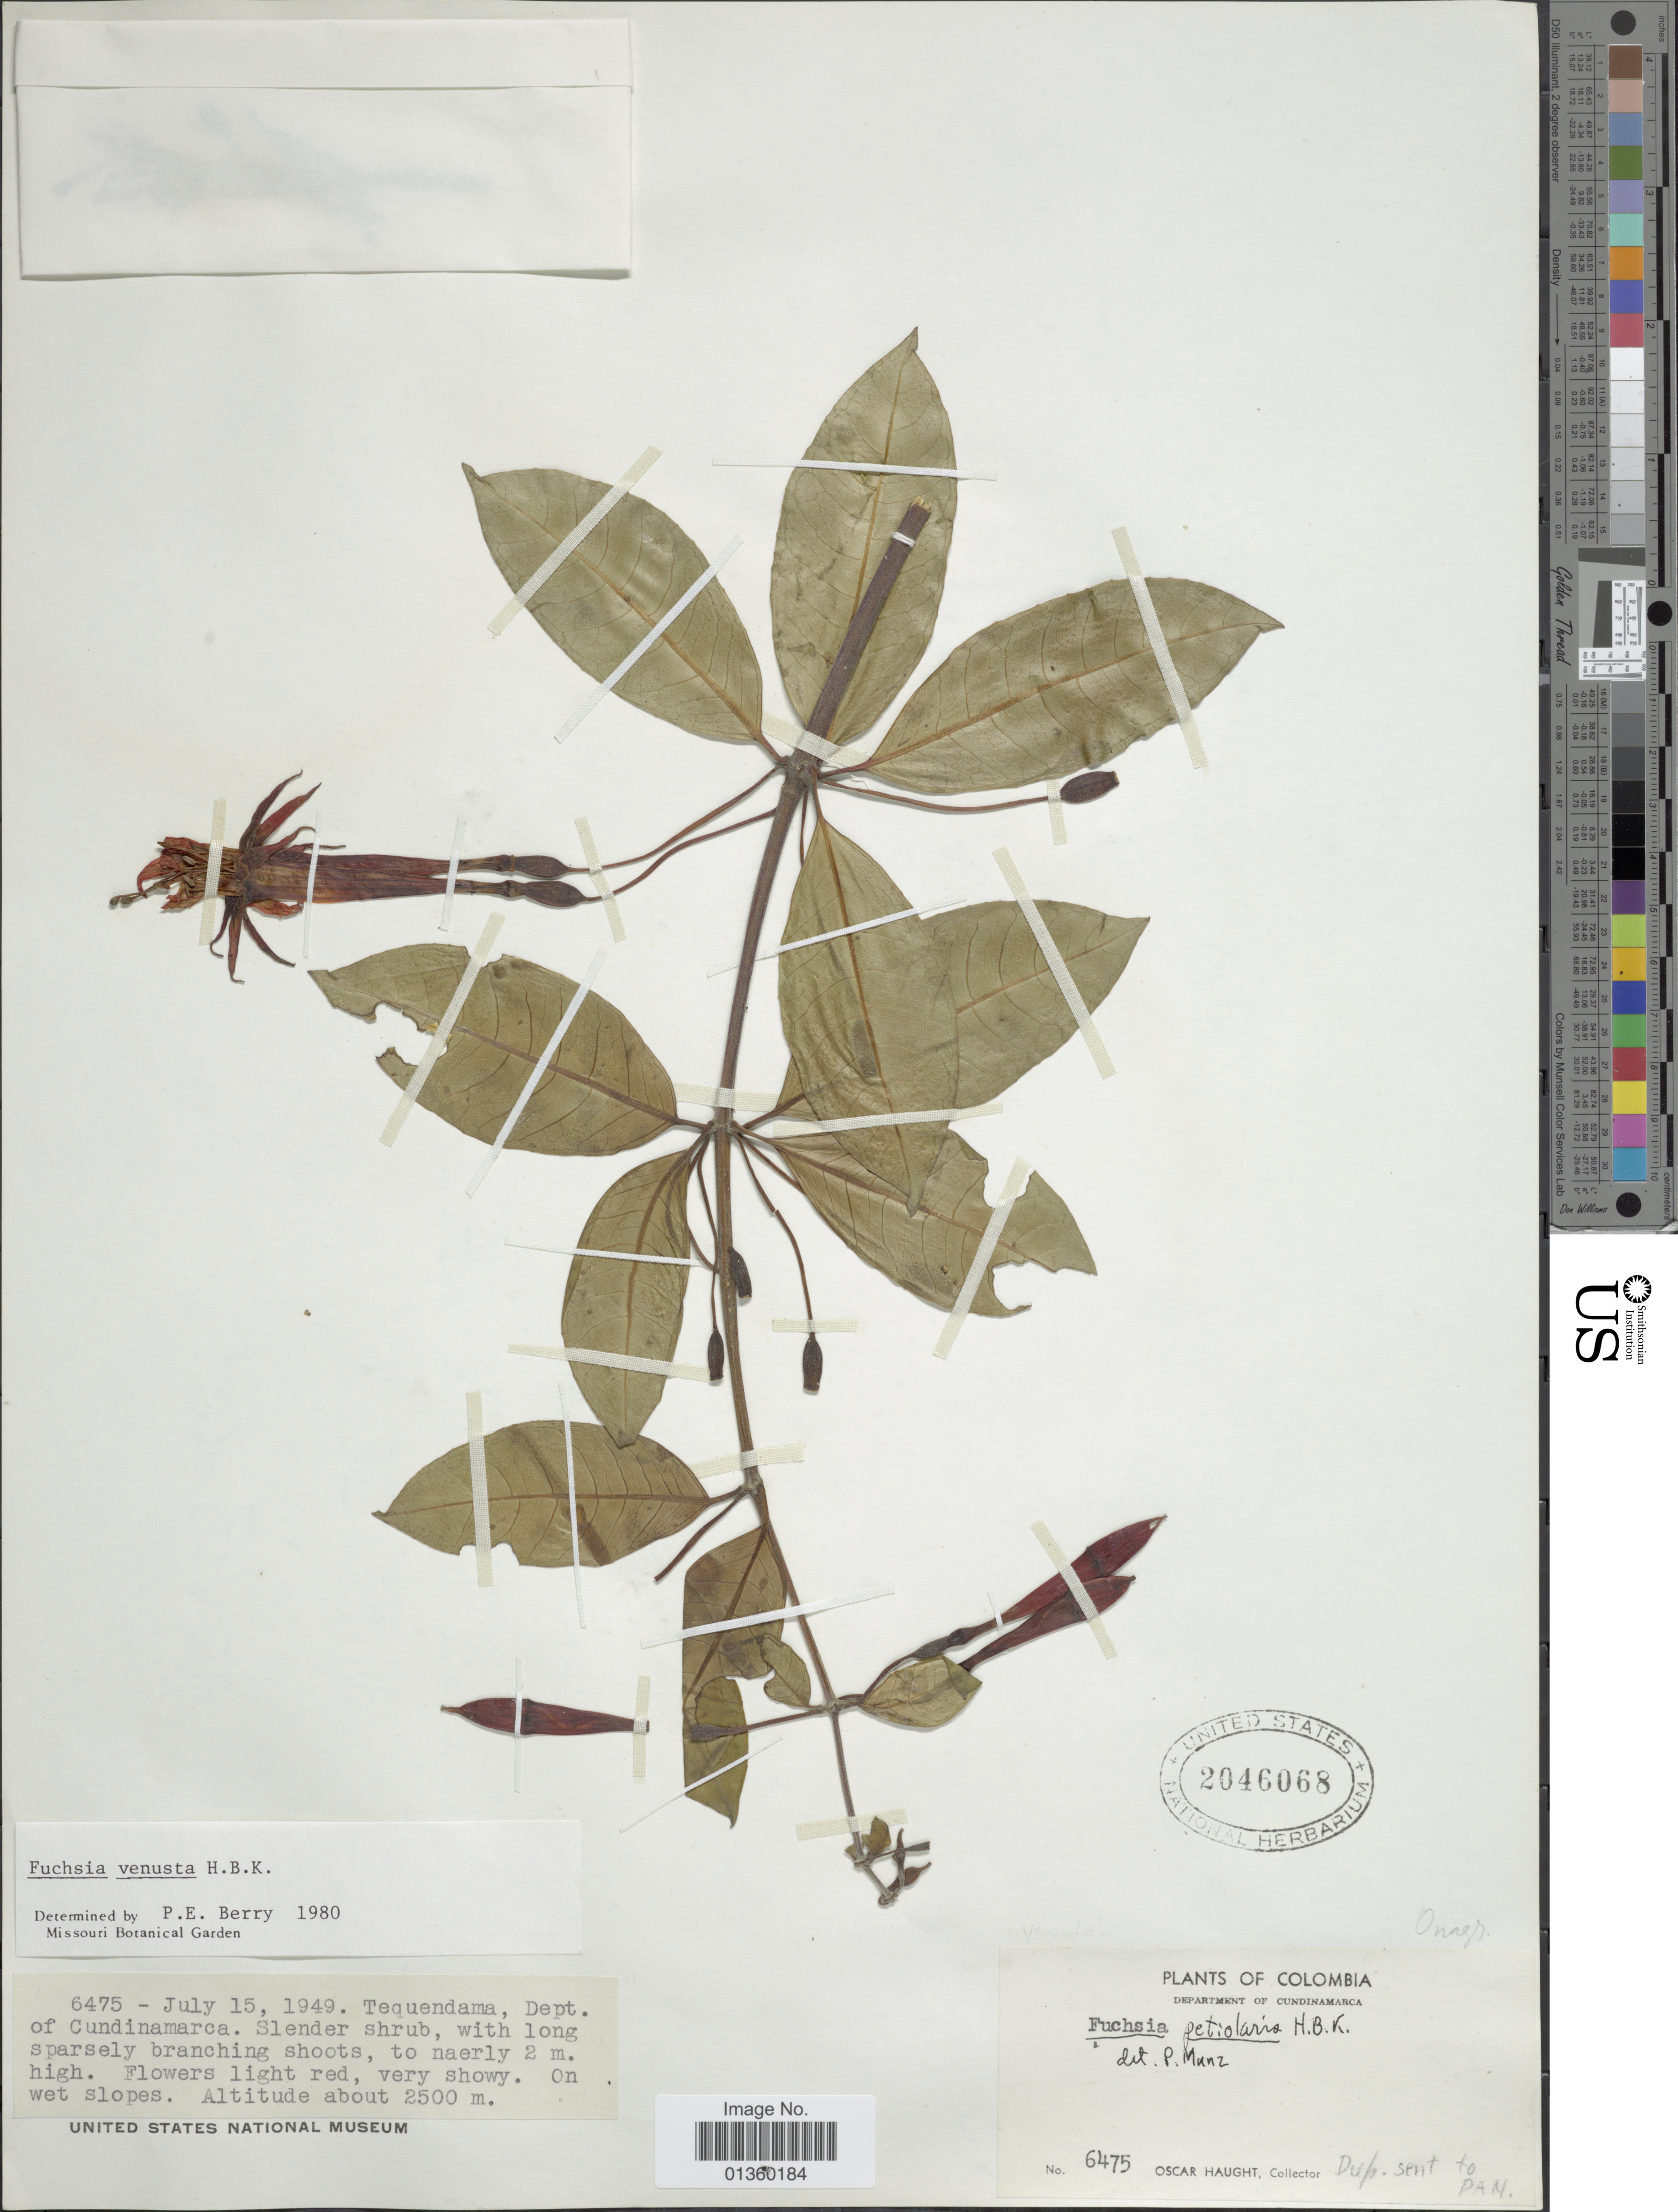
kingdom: Plantae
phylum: Tracheophyta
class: Magnoliopsida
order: Myrtales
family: Onagraceae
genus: Fuchsia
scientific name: Fuchsia venusta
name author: Kunth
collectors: O. L. Haught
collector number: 6475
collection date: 1949-07-15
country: Colombia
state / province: Cundinamarca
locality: Tequendama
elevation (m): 2500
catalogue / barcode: US 2046068